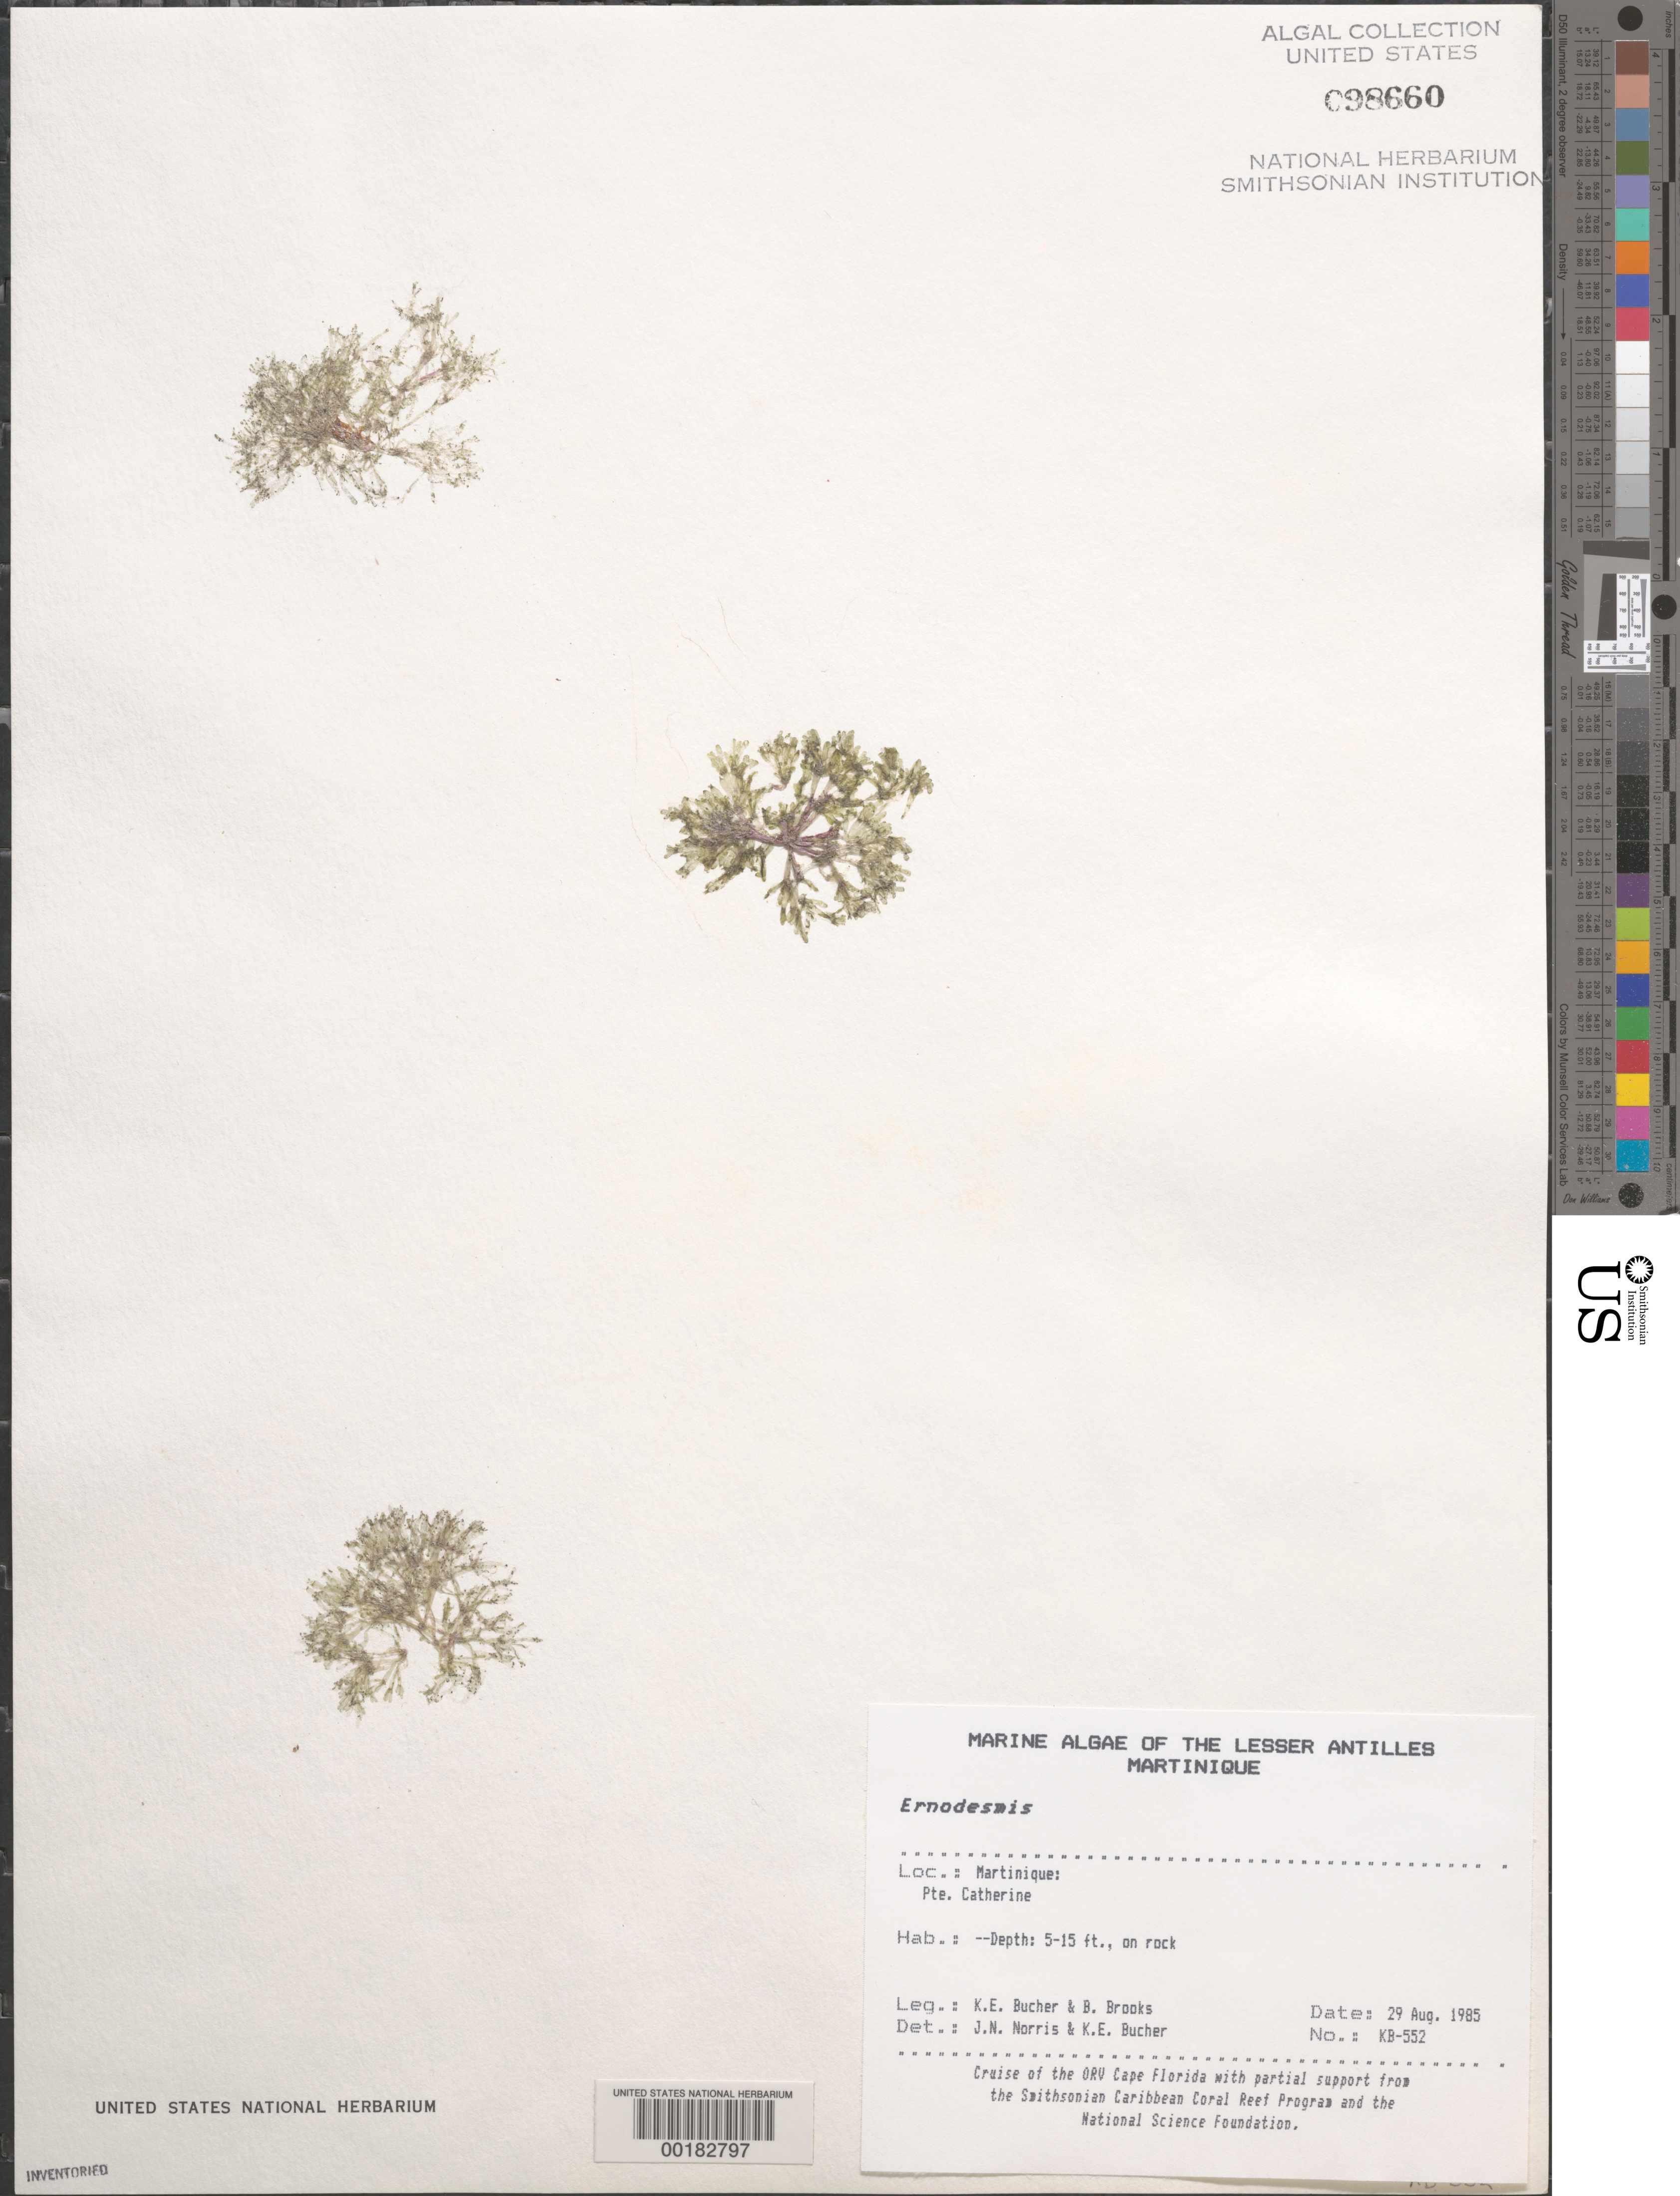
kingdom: Plantae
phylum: Chlorophyta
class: Ulvophyceae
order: Siphonocladales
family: Siphonocladaceae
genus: Ernodesmis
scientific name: Ernodesmis sp.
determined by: Norris, J. N.; Bucher, K. E.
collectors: K. E. Bucher & B. Brooks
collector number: Kb-552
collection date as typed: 29 Aug 1985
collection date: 1985-08-29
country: Martinique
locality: Pointe Catherine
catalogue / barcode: US 98660